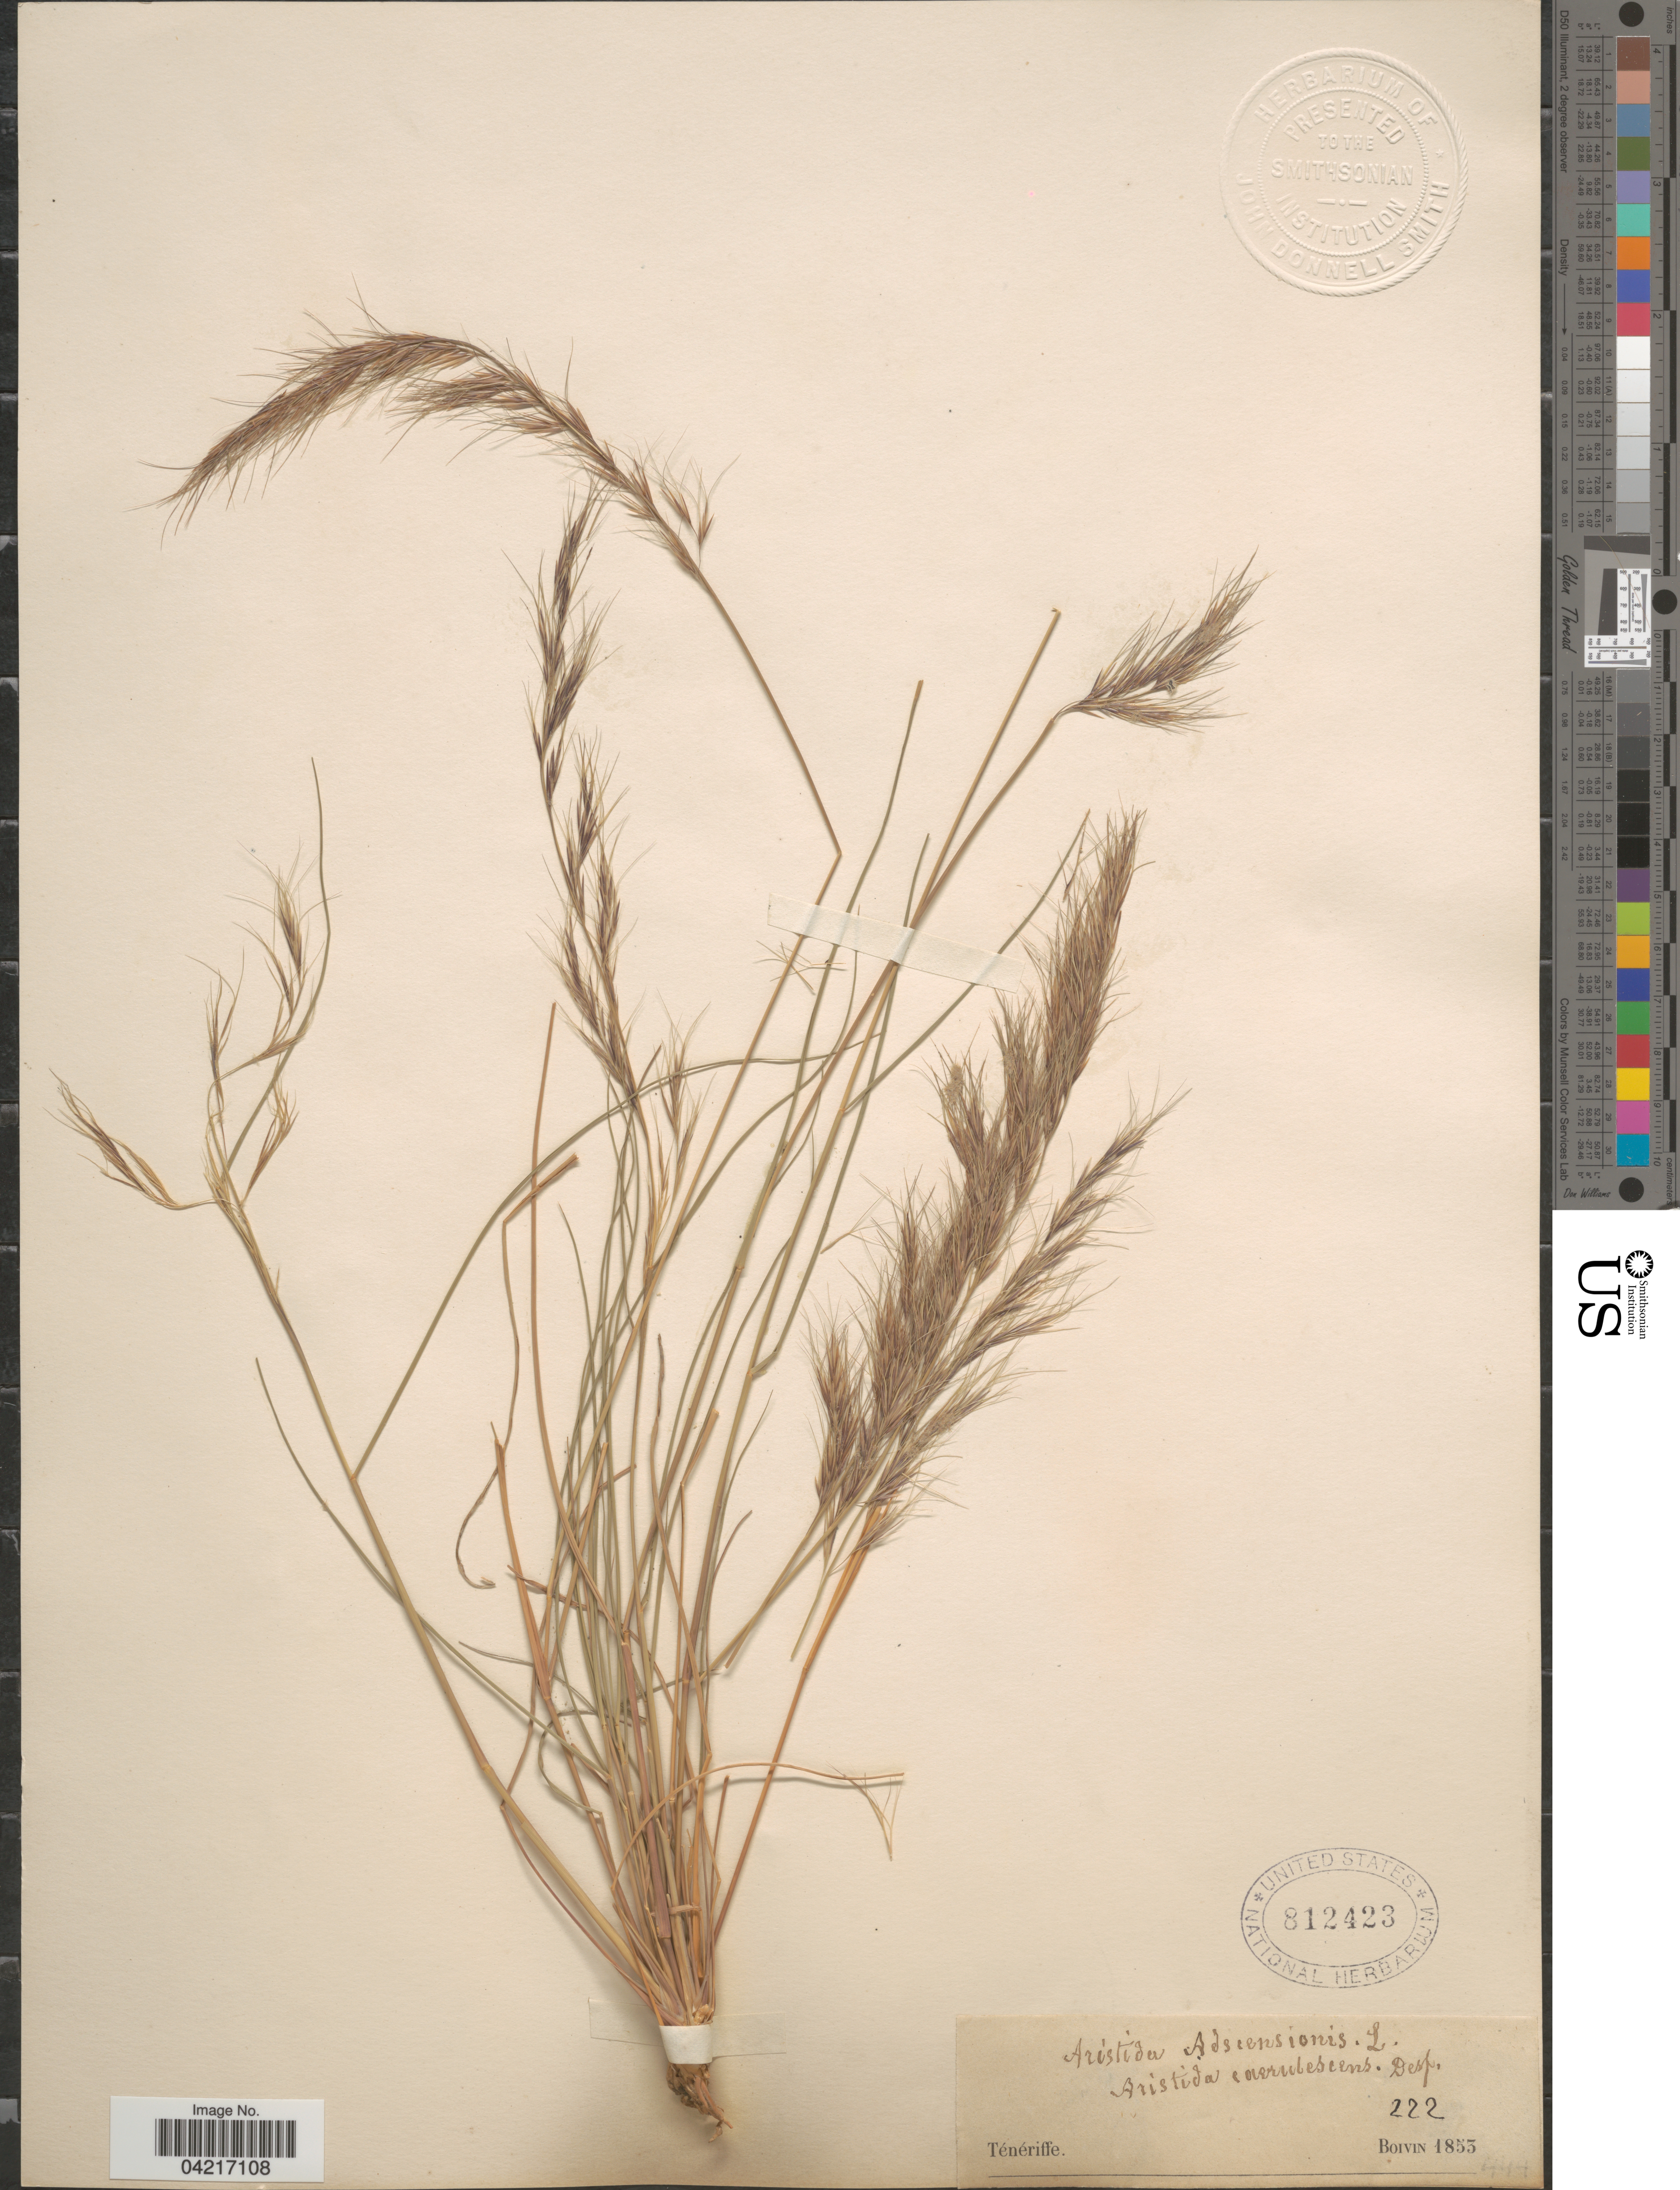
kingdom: Plantae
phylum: Tracheophyta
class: Liliopsida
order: Poales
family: Poaceae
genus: Aristida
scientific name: Aristida adscensionis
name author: L.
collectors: -- Boivin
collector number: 222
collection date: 1853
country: Spain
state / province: Canarias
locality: Ténériffe.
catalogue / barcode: US 812423